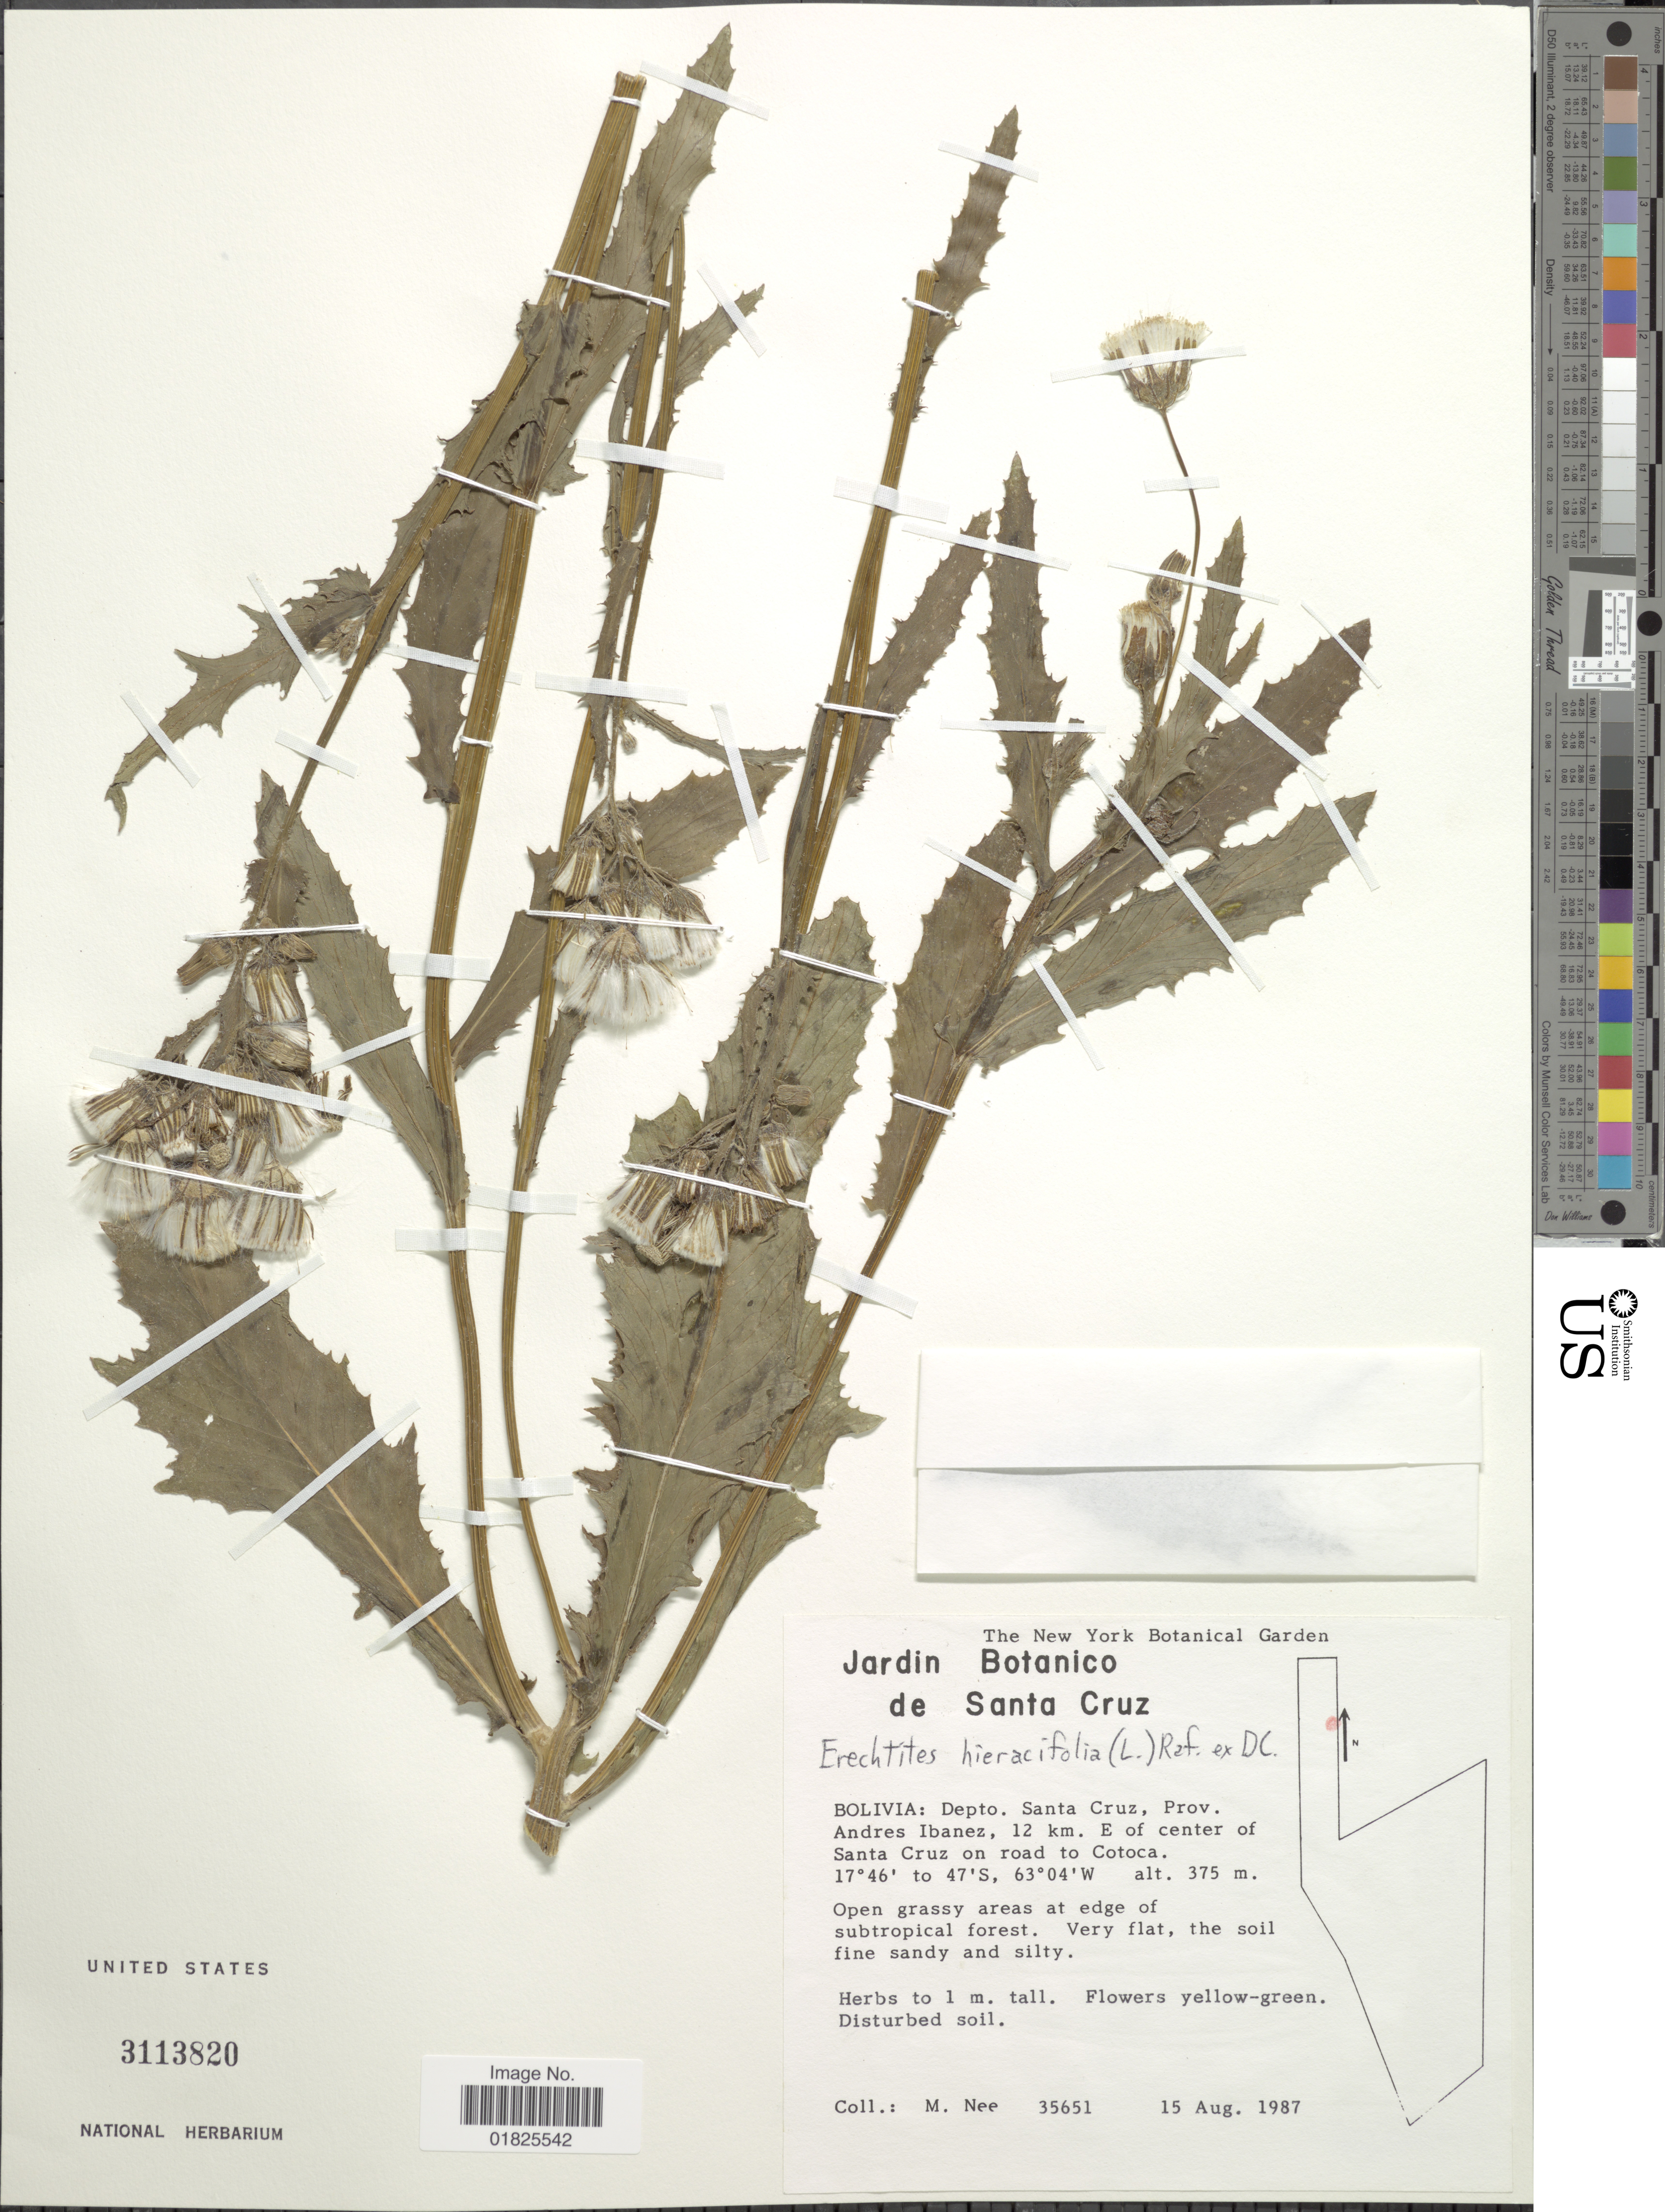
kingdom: Plantae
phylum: Tracheophyta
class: Magnoliopsida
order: Asterales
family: Asteraceae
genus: Erechtites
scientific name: Erechtites hieraciifolius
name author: (L.) Raf. ex DC.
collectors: M. Nee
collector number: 35651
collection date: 1987-08-15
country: Bolivia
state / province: Santa Cruz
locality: Prov. Andres Ibanez, 12 km E of center of Santa Cruz on road to Cotoca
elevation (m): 375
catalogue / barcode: US 3113820